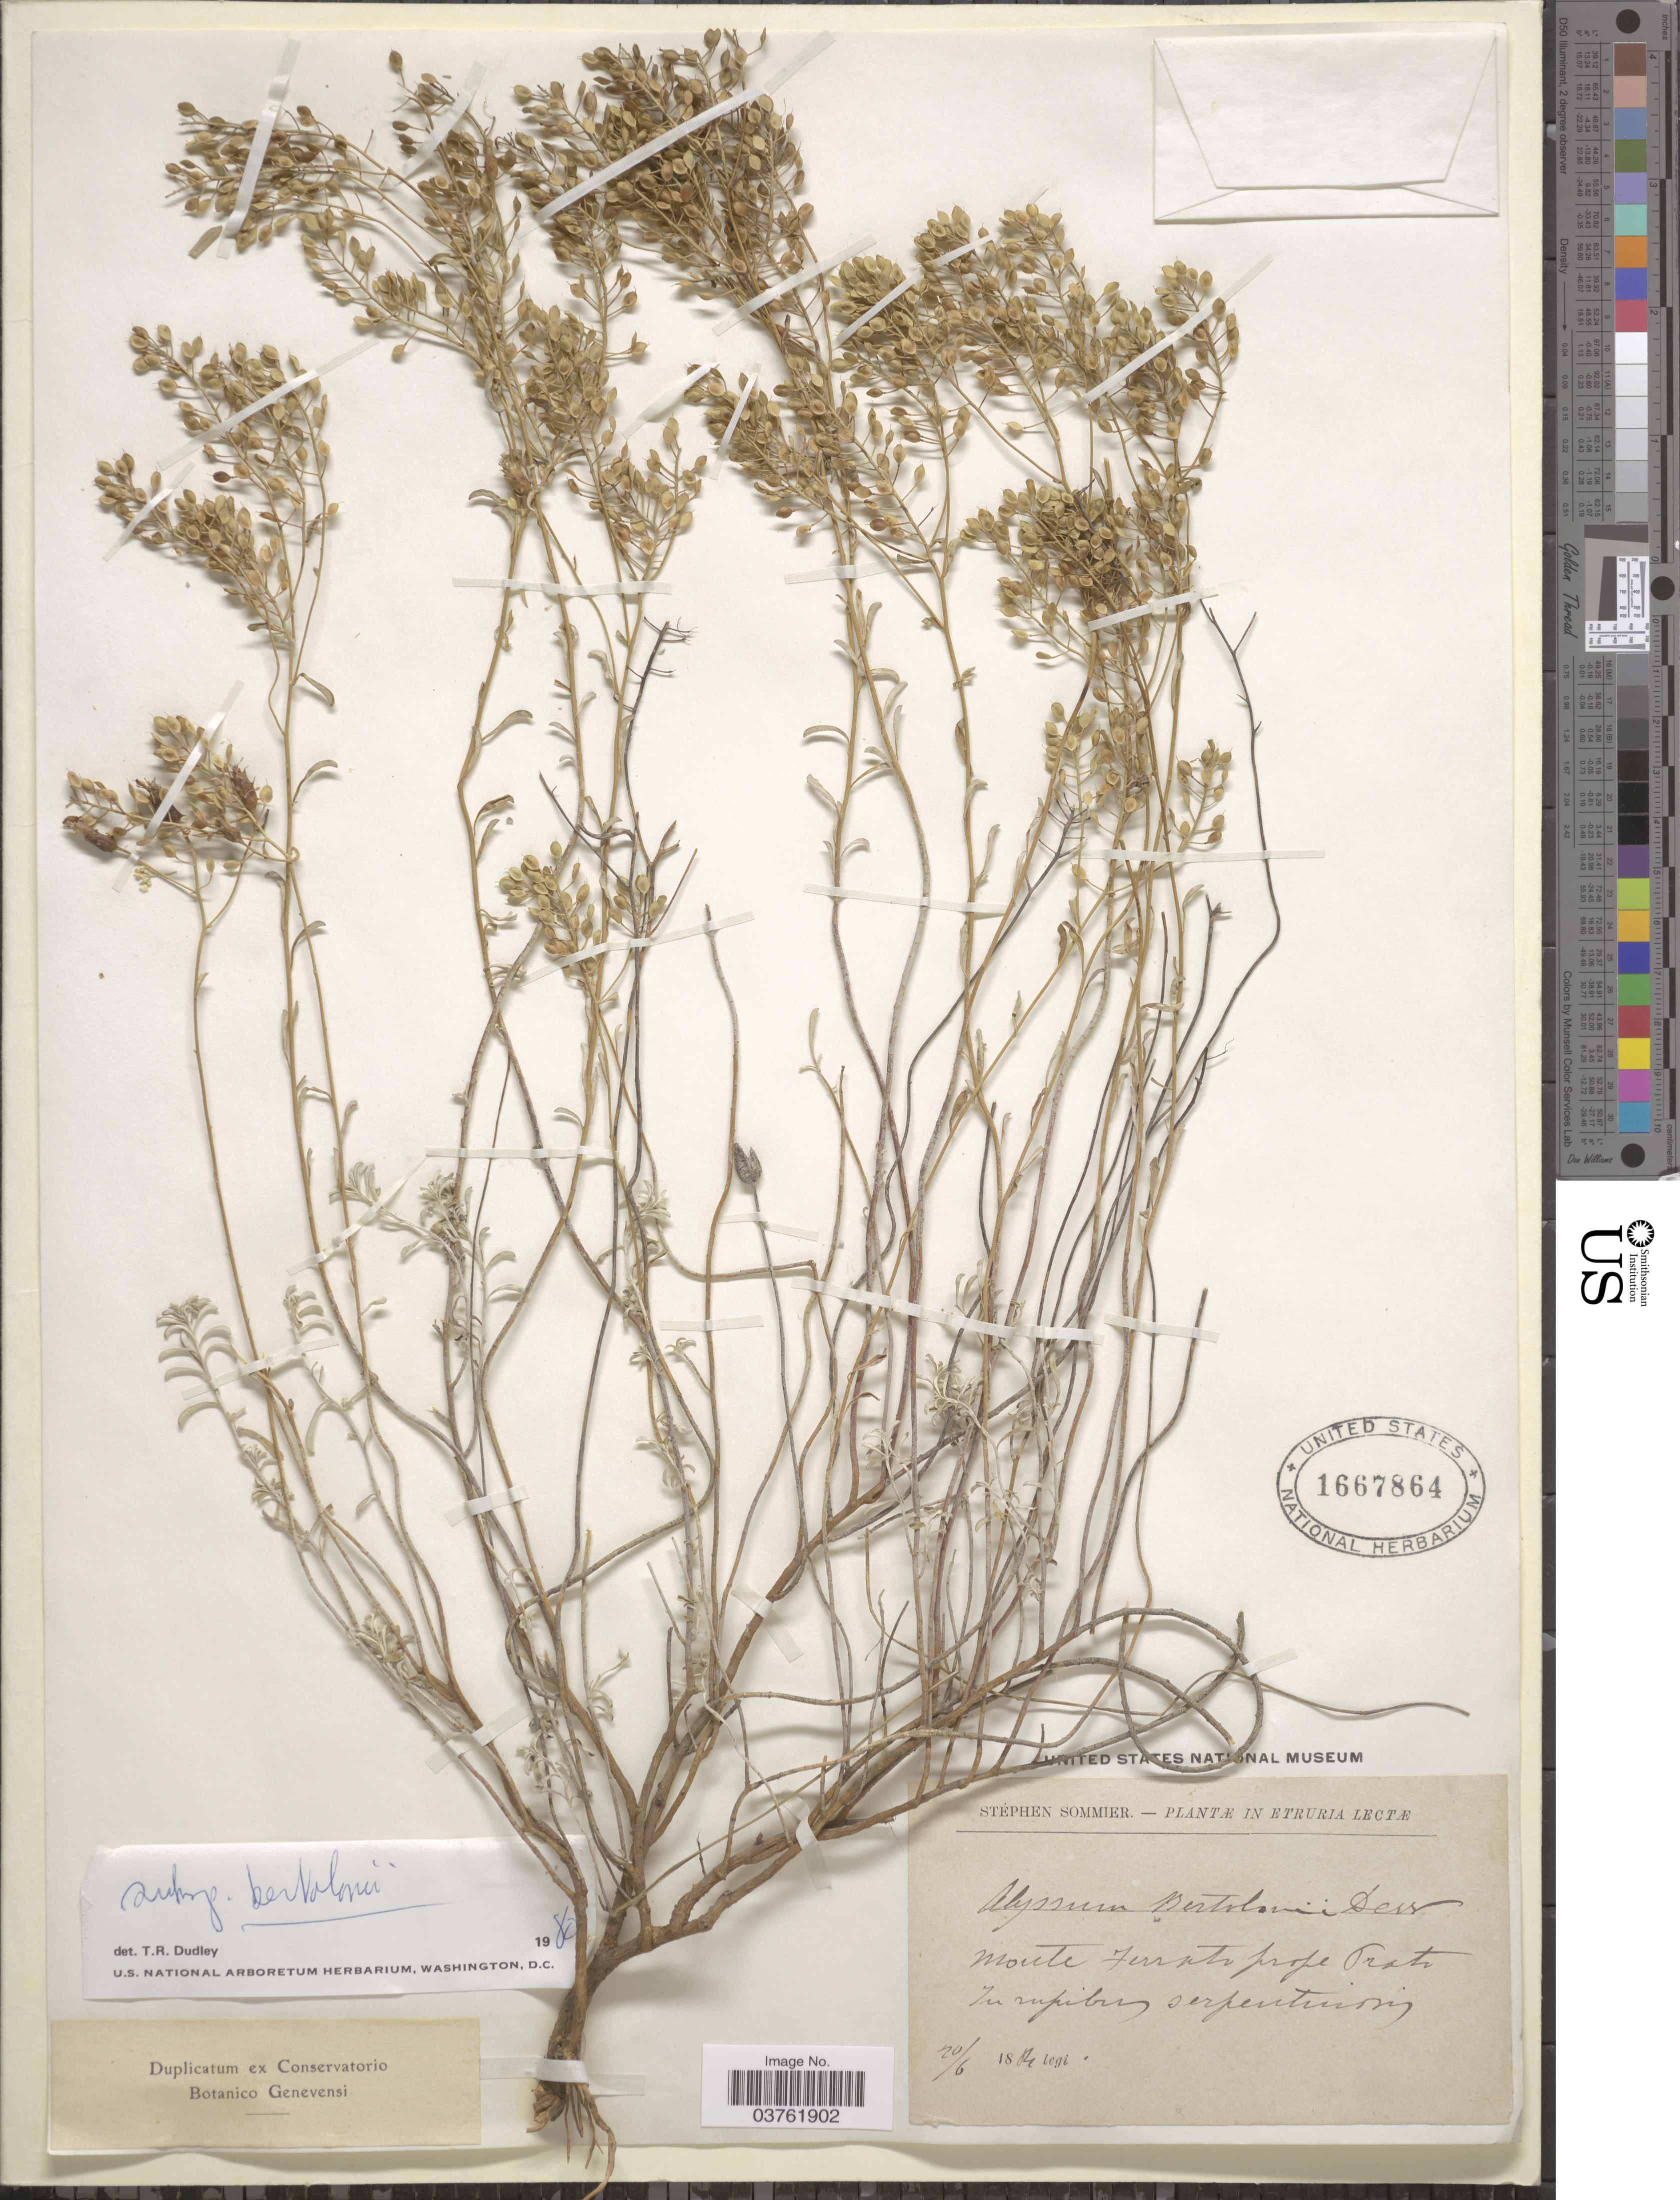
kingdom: Plantae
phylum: Tracheophyta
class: Magnoliopsida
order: Brassicales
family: Brassicaceae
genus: Alyssum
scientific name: Alyssum bertolonii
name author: Desv.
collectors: S. Sommier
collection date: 1884-06-20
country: Italy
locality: In Etruria. Monte Ferrato prope Trato. In rupibus serpentinens. [interpreted]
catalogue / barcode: US 1667864